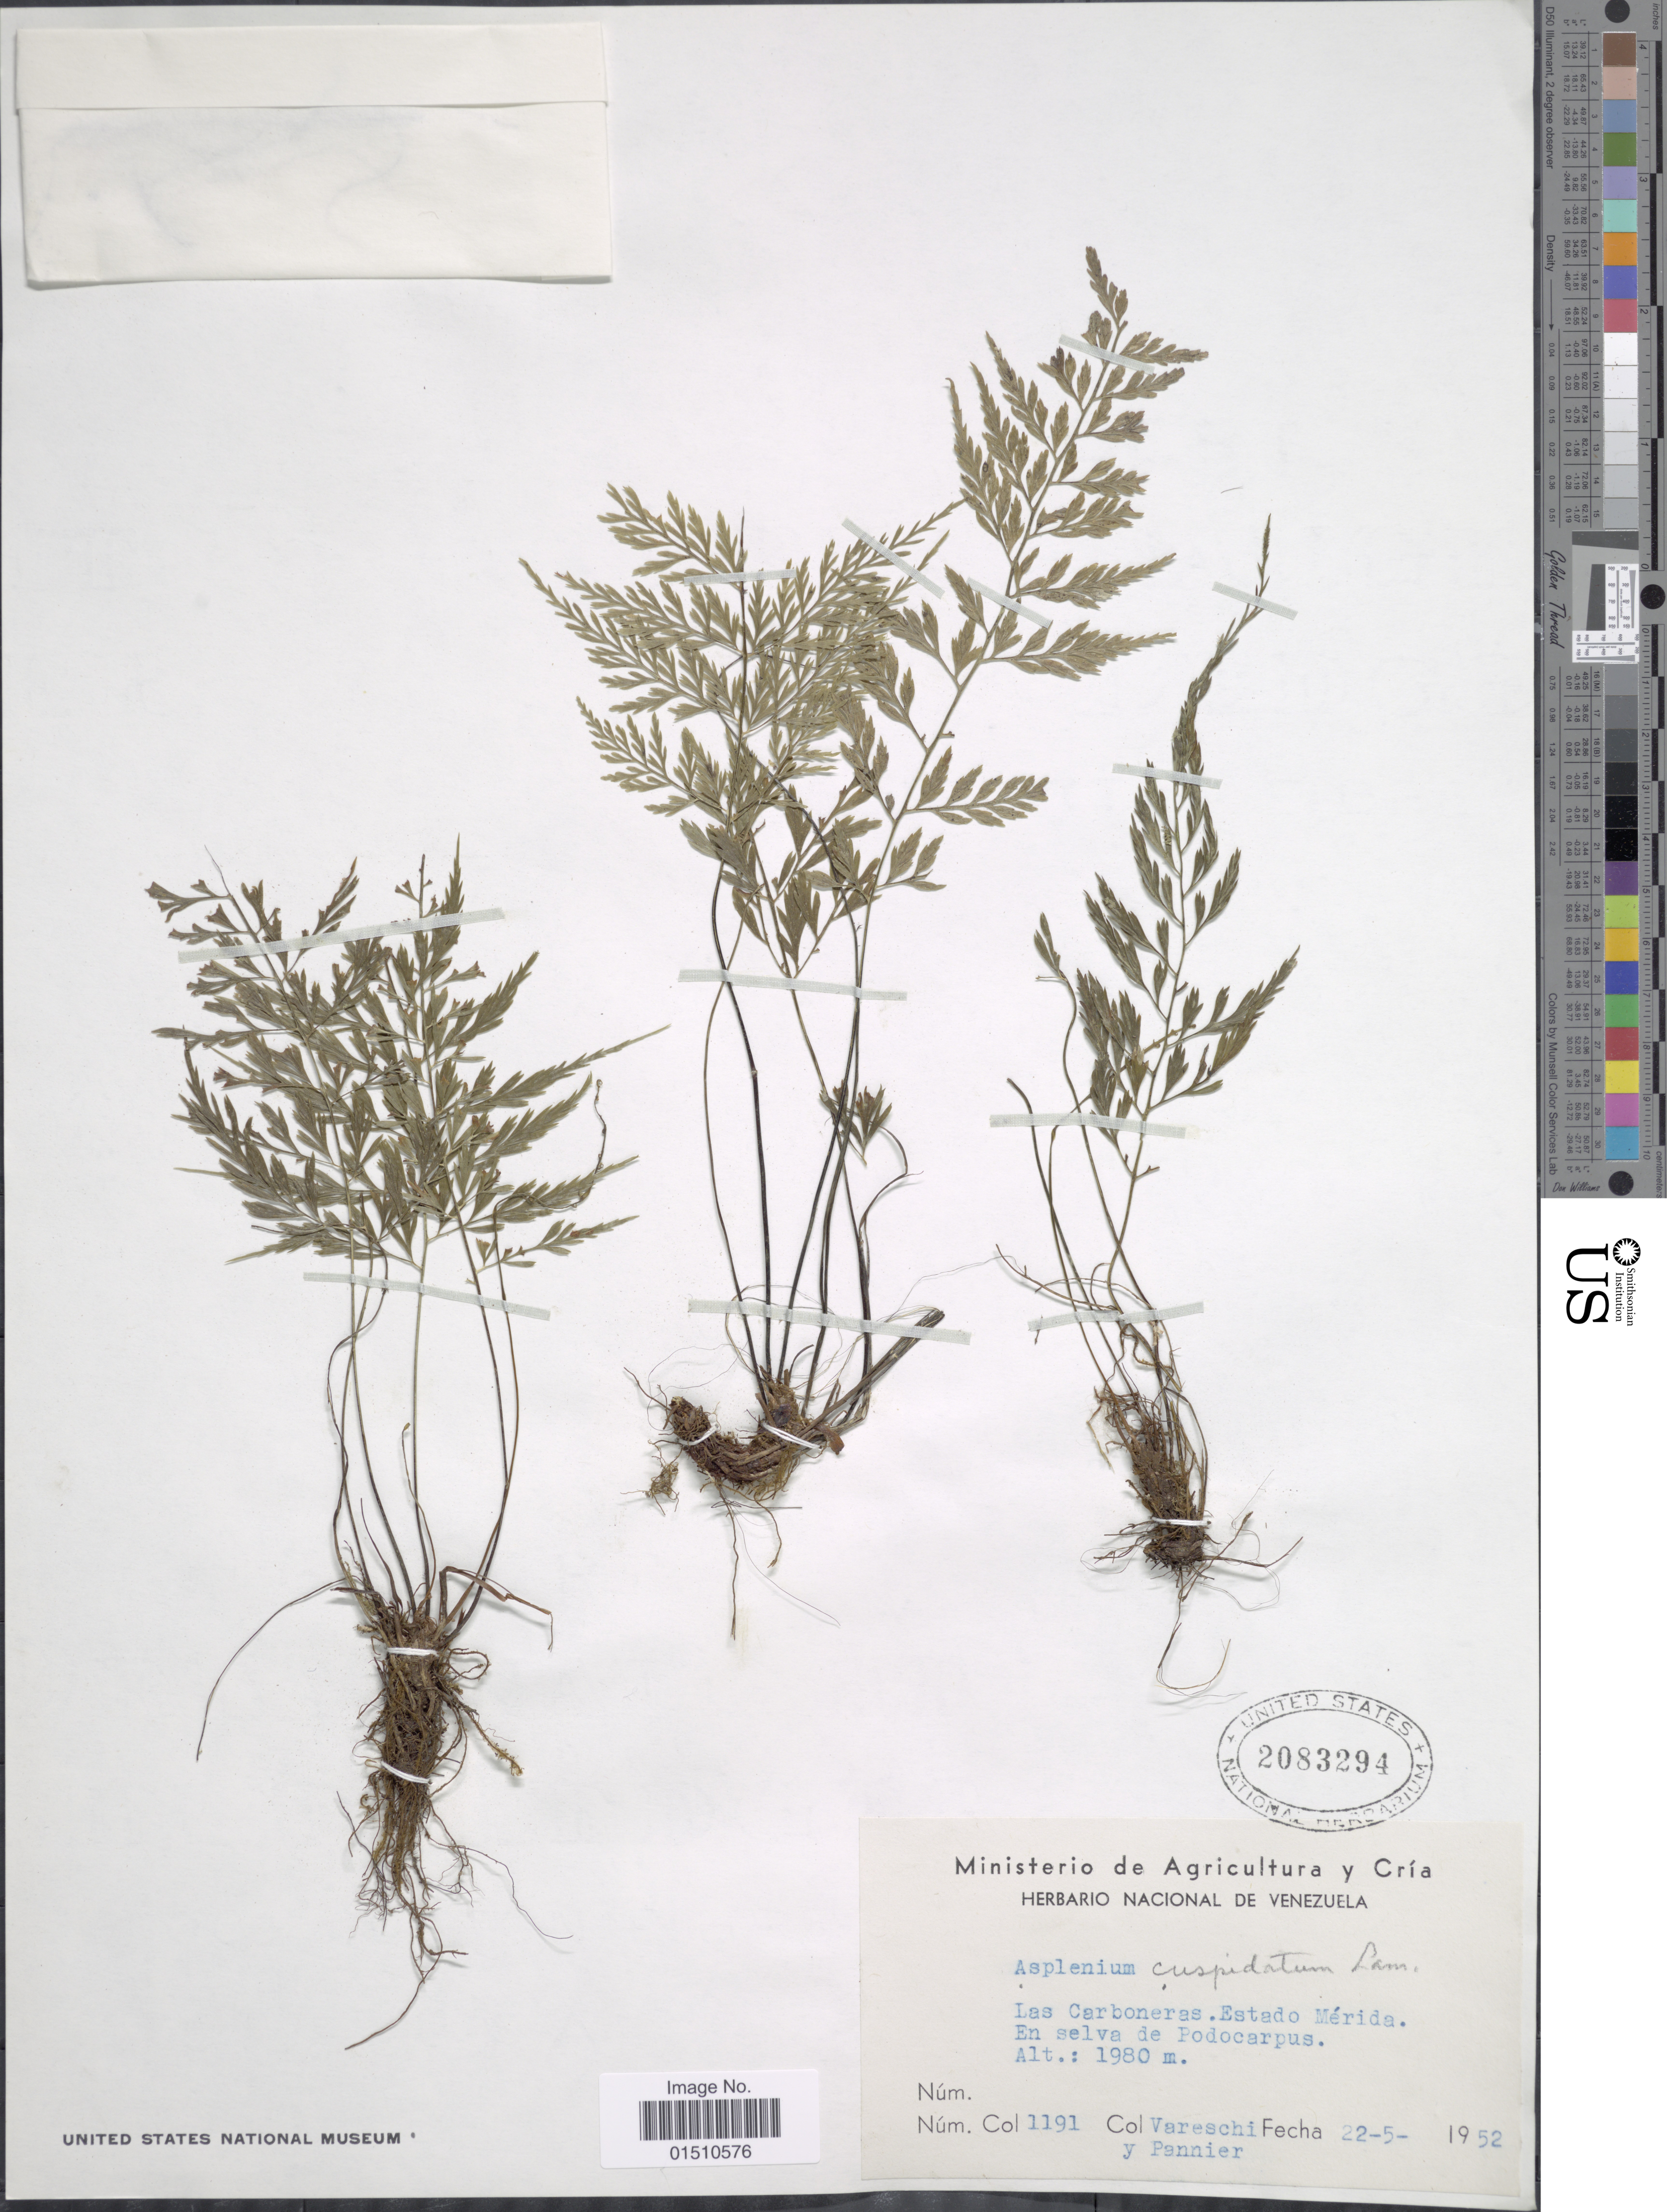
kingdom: Plantae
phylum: Tracheophyta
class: Polypodiopsida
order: Polypodiales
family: Aspleniaceae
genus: Asplenium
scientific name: Asplenium cuspidatum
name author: Lam.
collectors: -. Vareschi & Pannier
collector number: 1191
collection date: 1952-05-22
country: Venezuela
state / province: Mérida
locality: Venezuela, Las Carboneras, estado Merida, En selva de Podocarpus.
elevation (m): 1980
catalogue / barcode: US 2083294